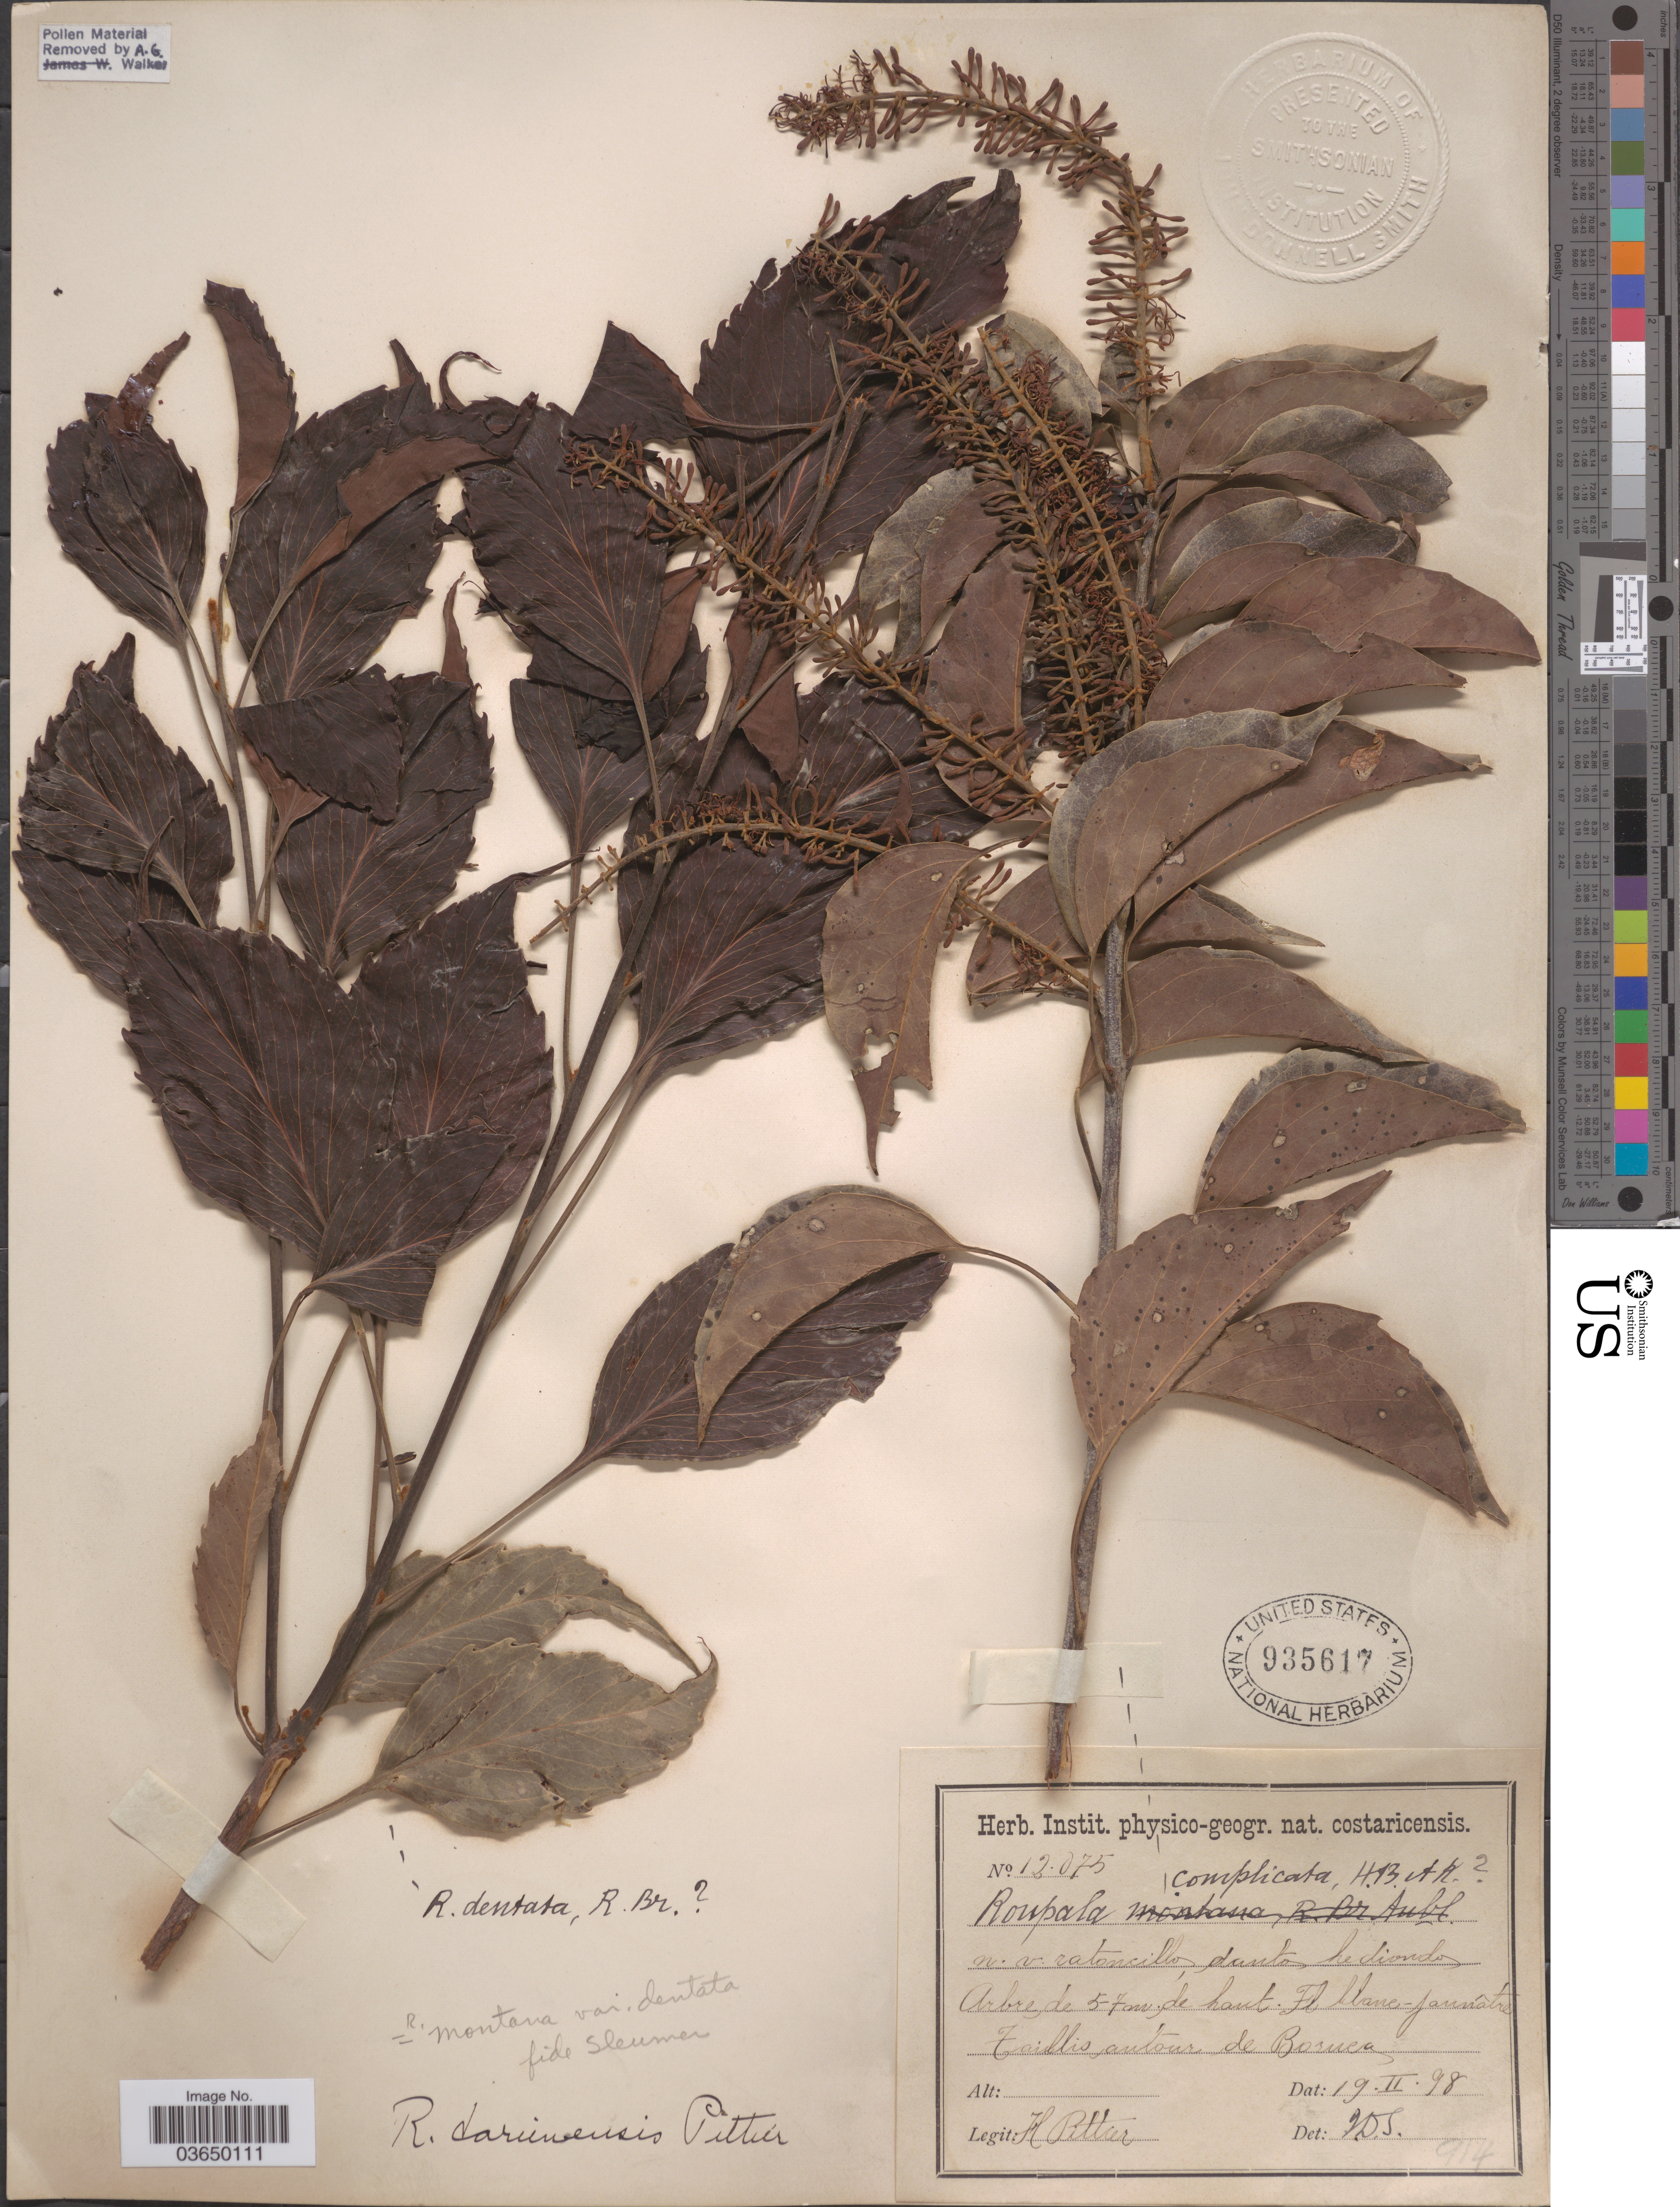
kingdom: Plantae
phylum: Tracheophyta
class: Magnoliopsida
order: Proteales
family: Proteaceae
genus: Roupala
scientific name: Roupala montana var. montana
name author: Aubl.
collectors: H. F. Pittier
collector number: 12075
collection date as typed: Transcribed d/m/y: 19/2/98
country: Costa Rica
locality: Taillis autour de Boruca.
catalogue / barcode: US 935617